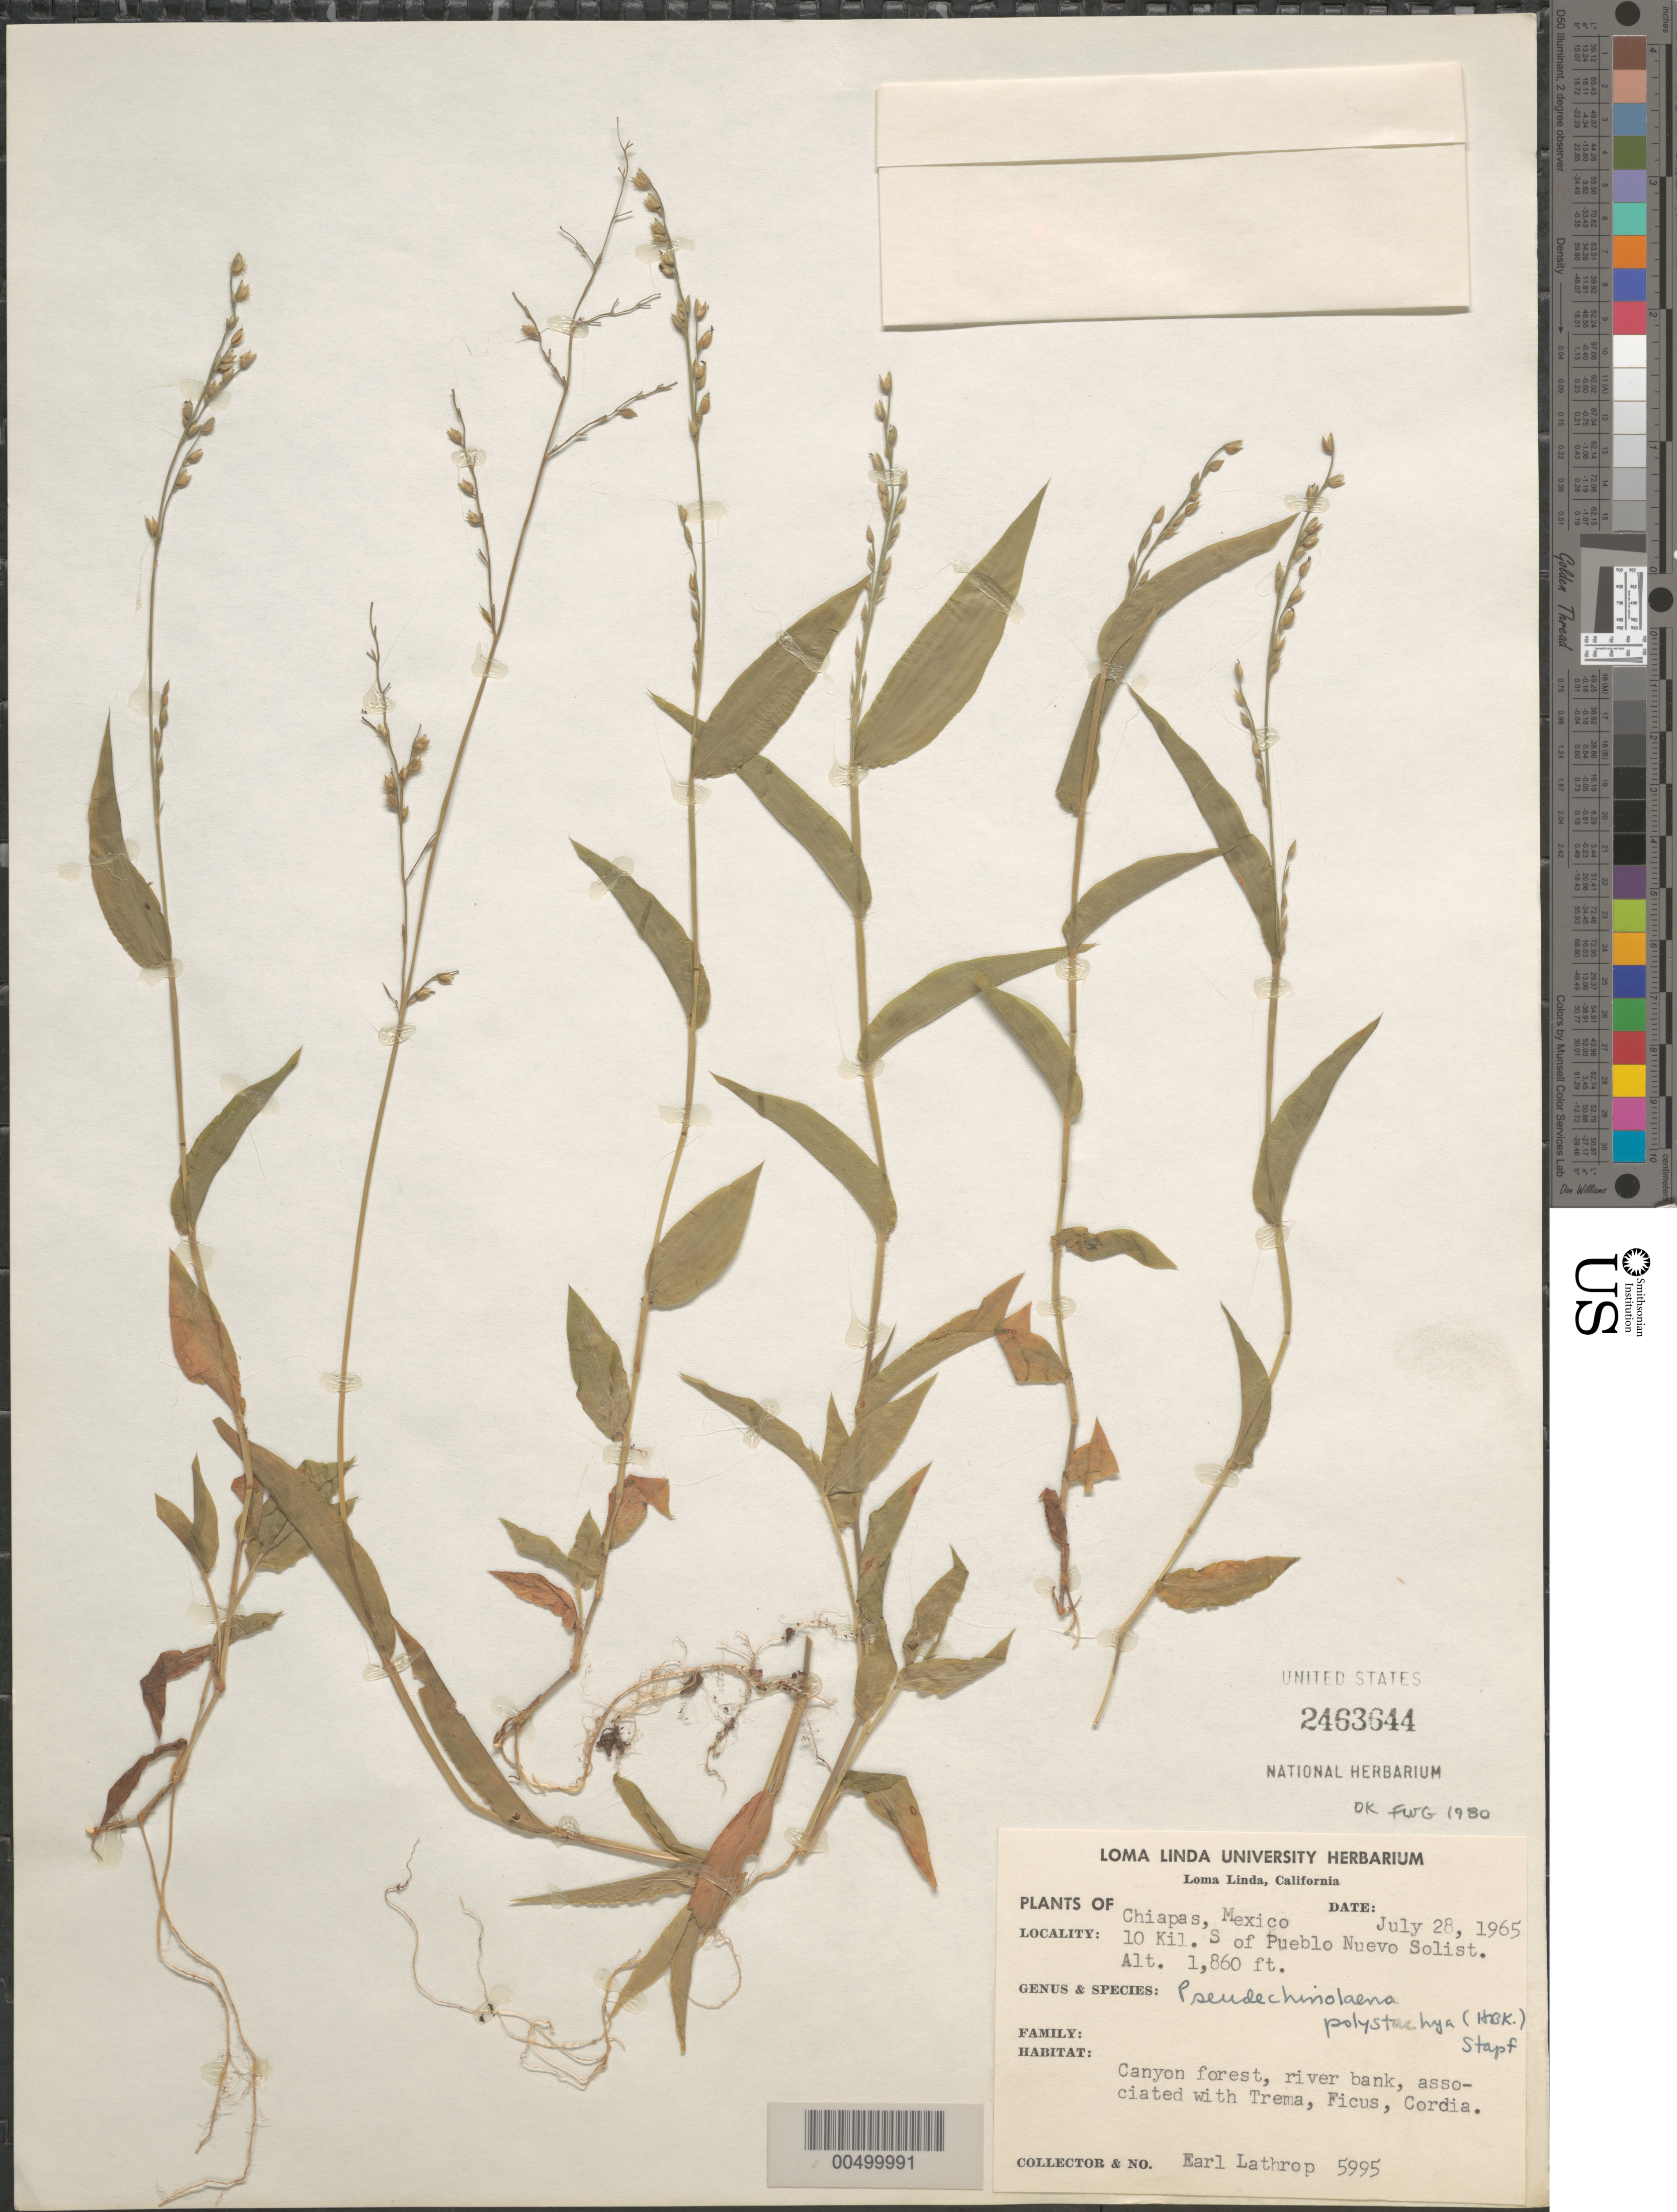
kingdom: Plantae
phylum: Tracheophyta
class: Liliopsida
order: Poales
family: Poaceae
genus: Pseudechinolaena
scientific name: Pseudechinolaena polystachya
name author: (Kunth) Stapf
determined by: Gould, F. W.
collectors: E. W. Lathrop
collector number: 5995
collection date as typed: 28 Jul 1965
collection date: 1965-07-28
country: Mexico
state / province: Chiapas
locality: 10 km S of Pueblo Nuevo Solistahuacán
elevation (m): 567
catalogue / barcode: US 2463644